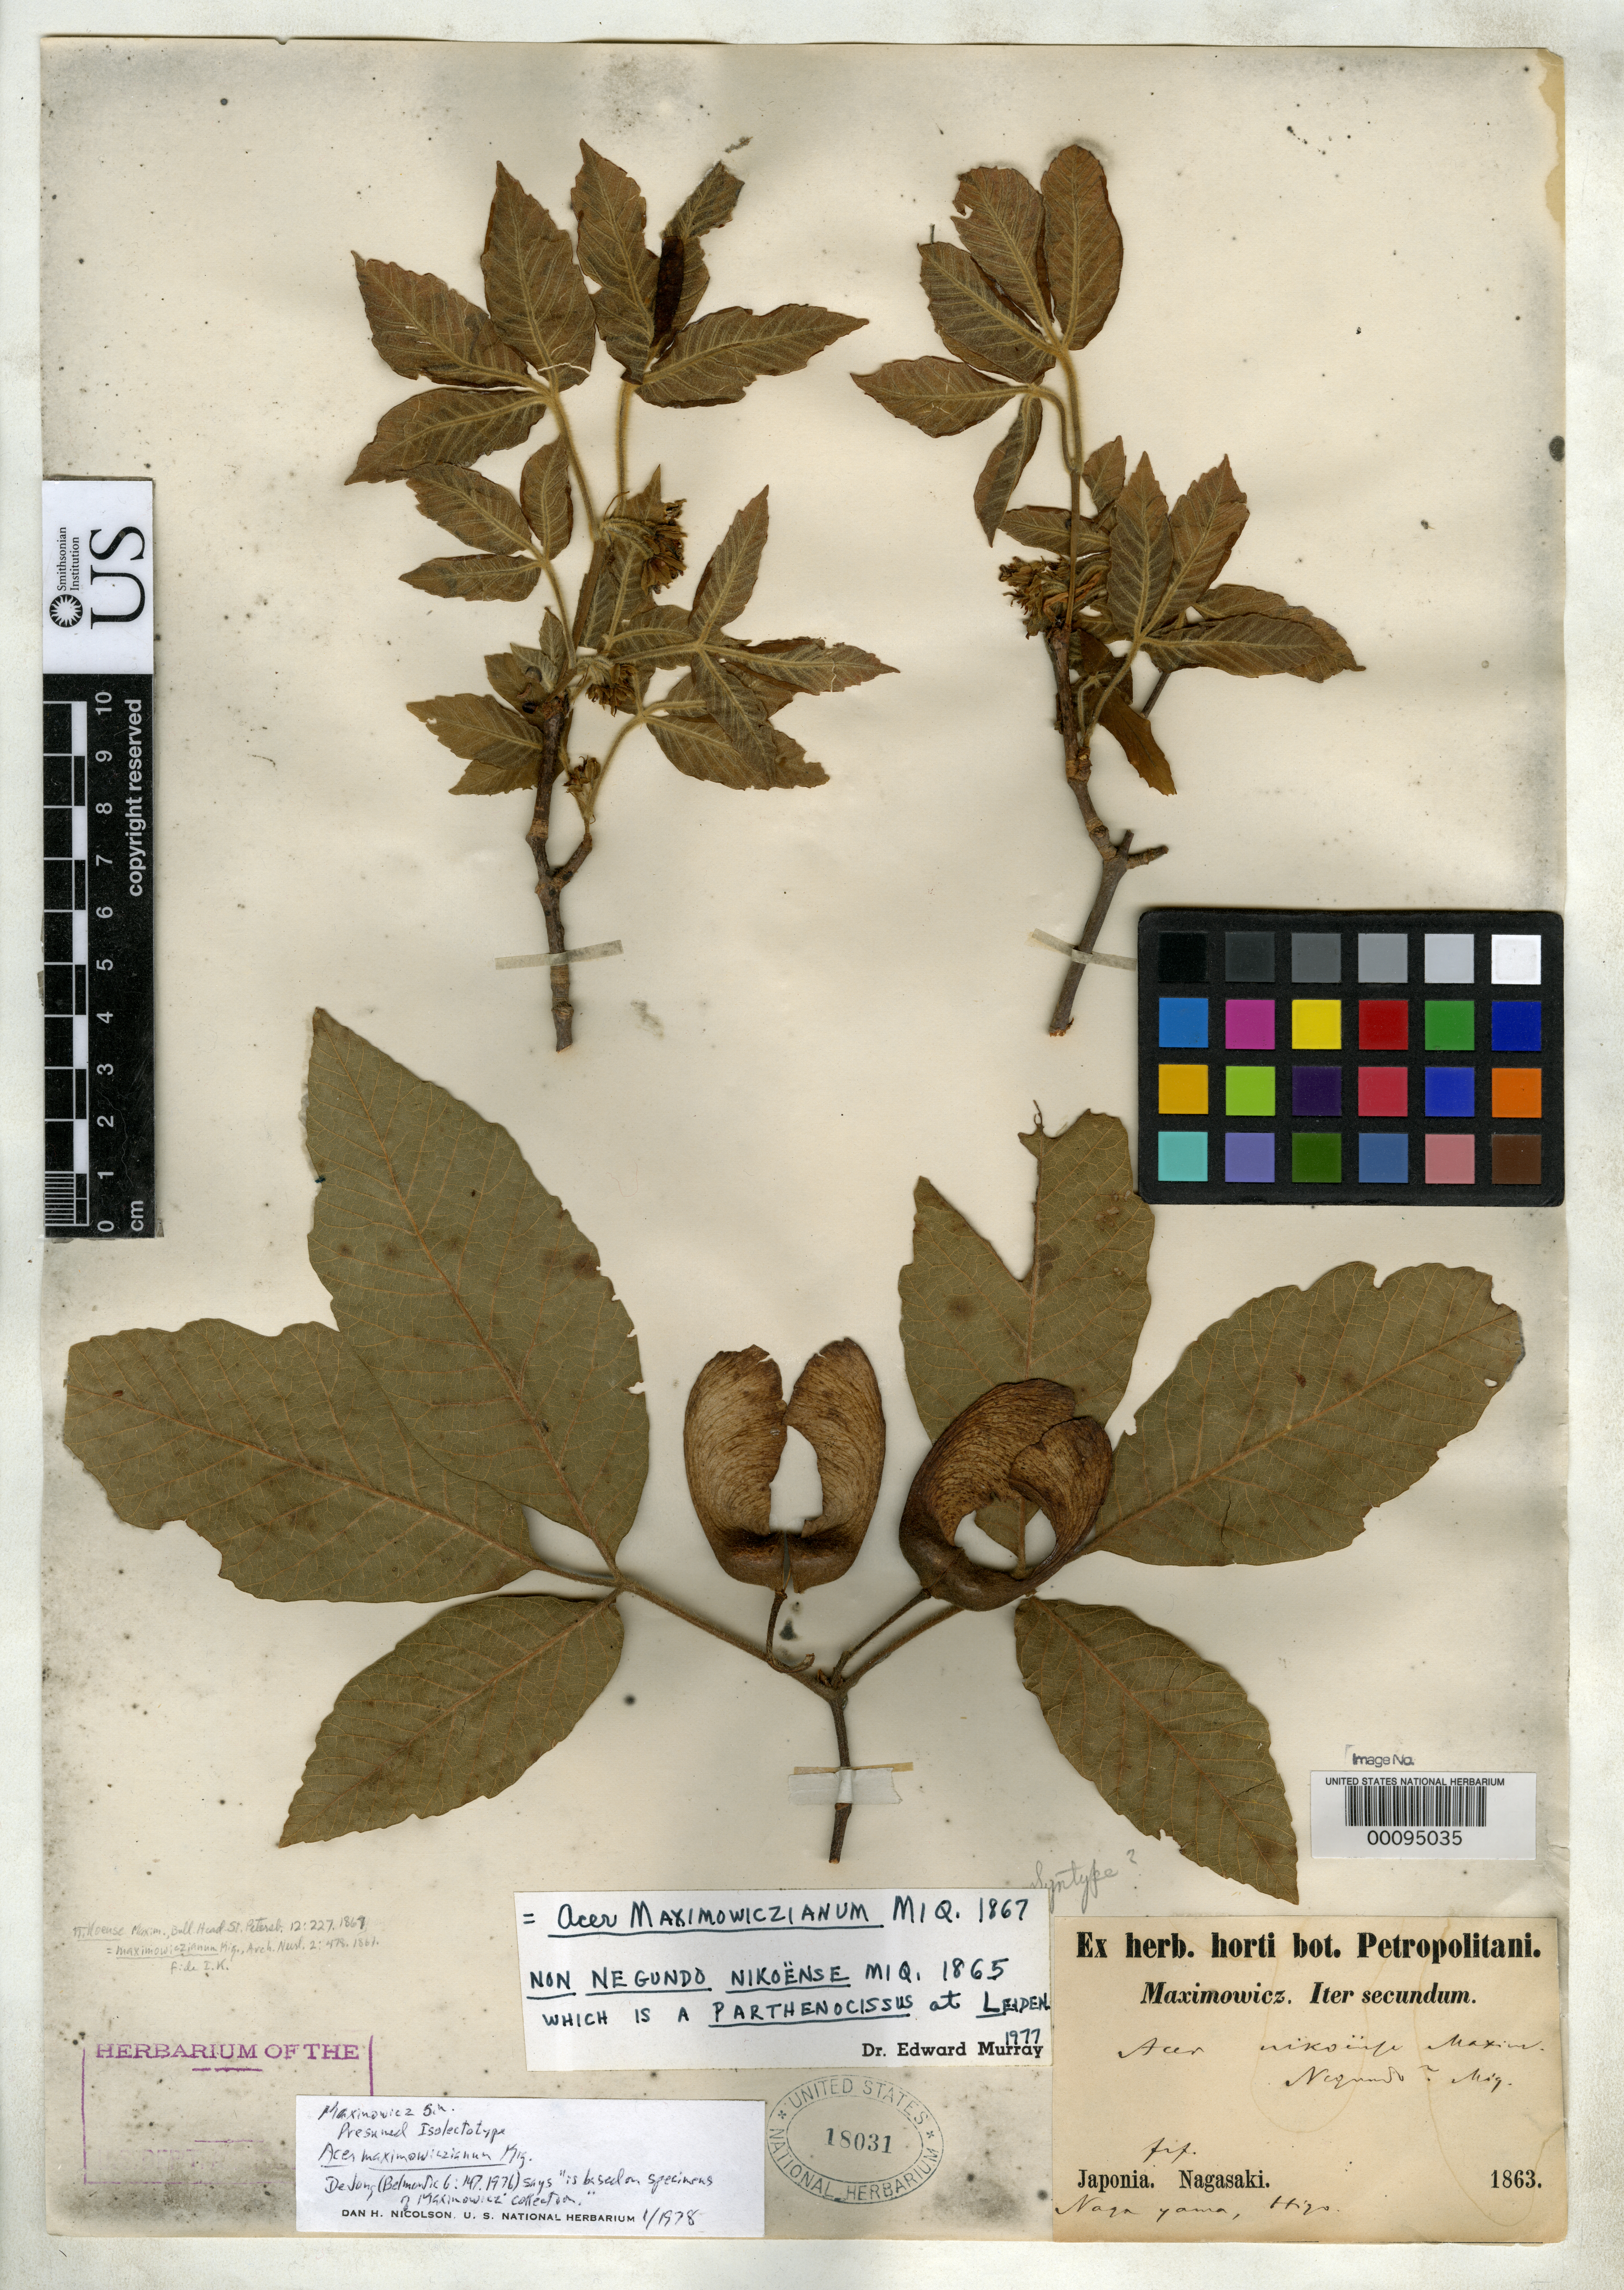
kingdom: Plantae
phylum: Tracheophyta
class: Magnoliopsida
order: Sapindales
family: Sapindaceae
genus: Acer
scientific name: Acer maximowiczianum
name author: Miq.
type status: Isolectotype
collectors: C. J. Maximowicz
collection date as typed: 1863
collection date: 1863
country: Japan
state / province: Kumamoto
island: Kyushu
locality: Higo, Nagayama.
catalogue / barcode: US 18031